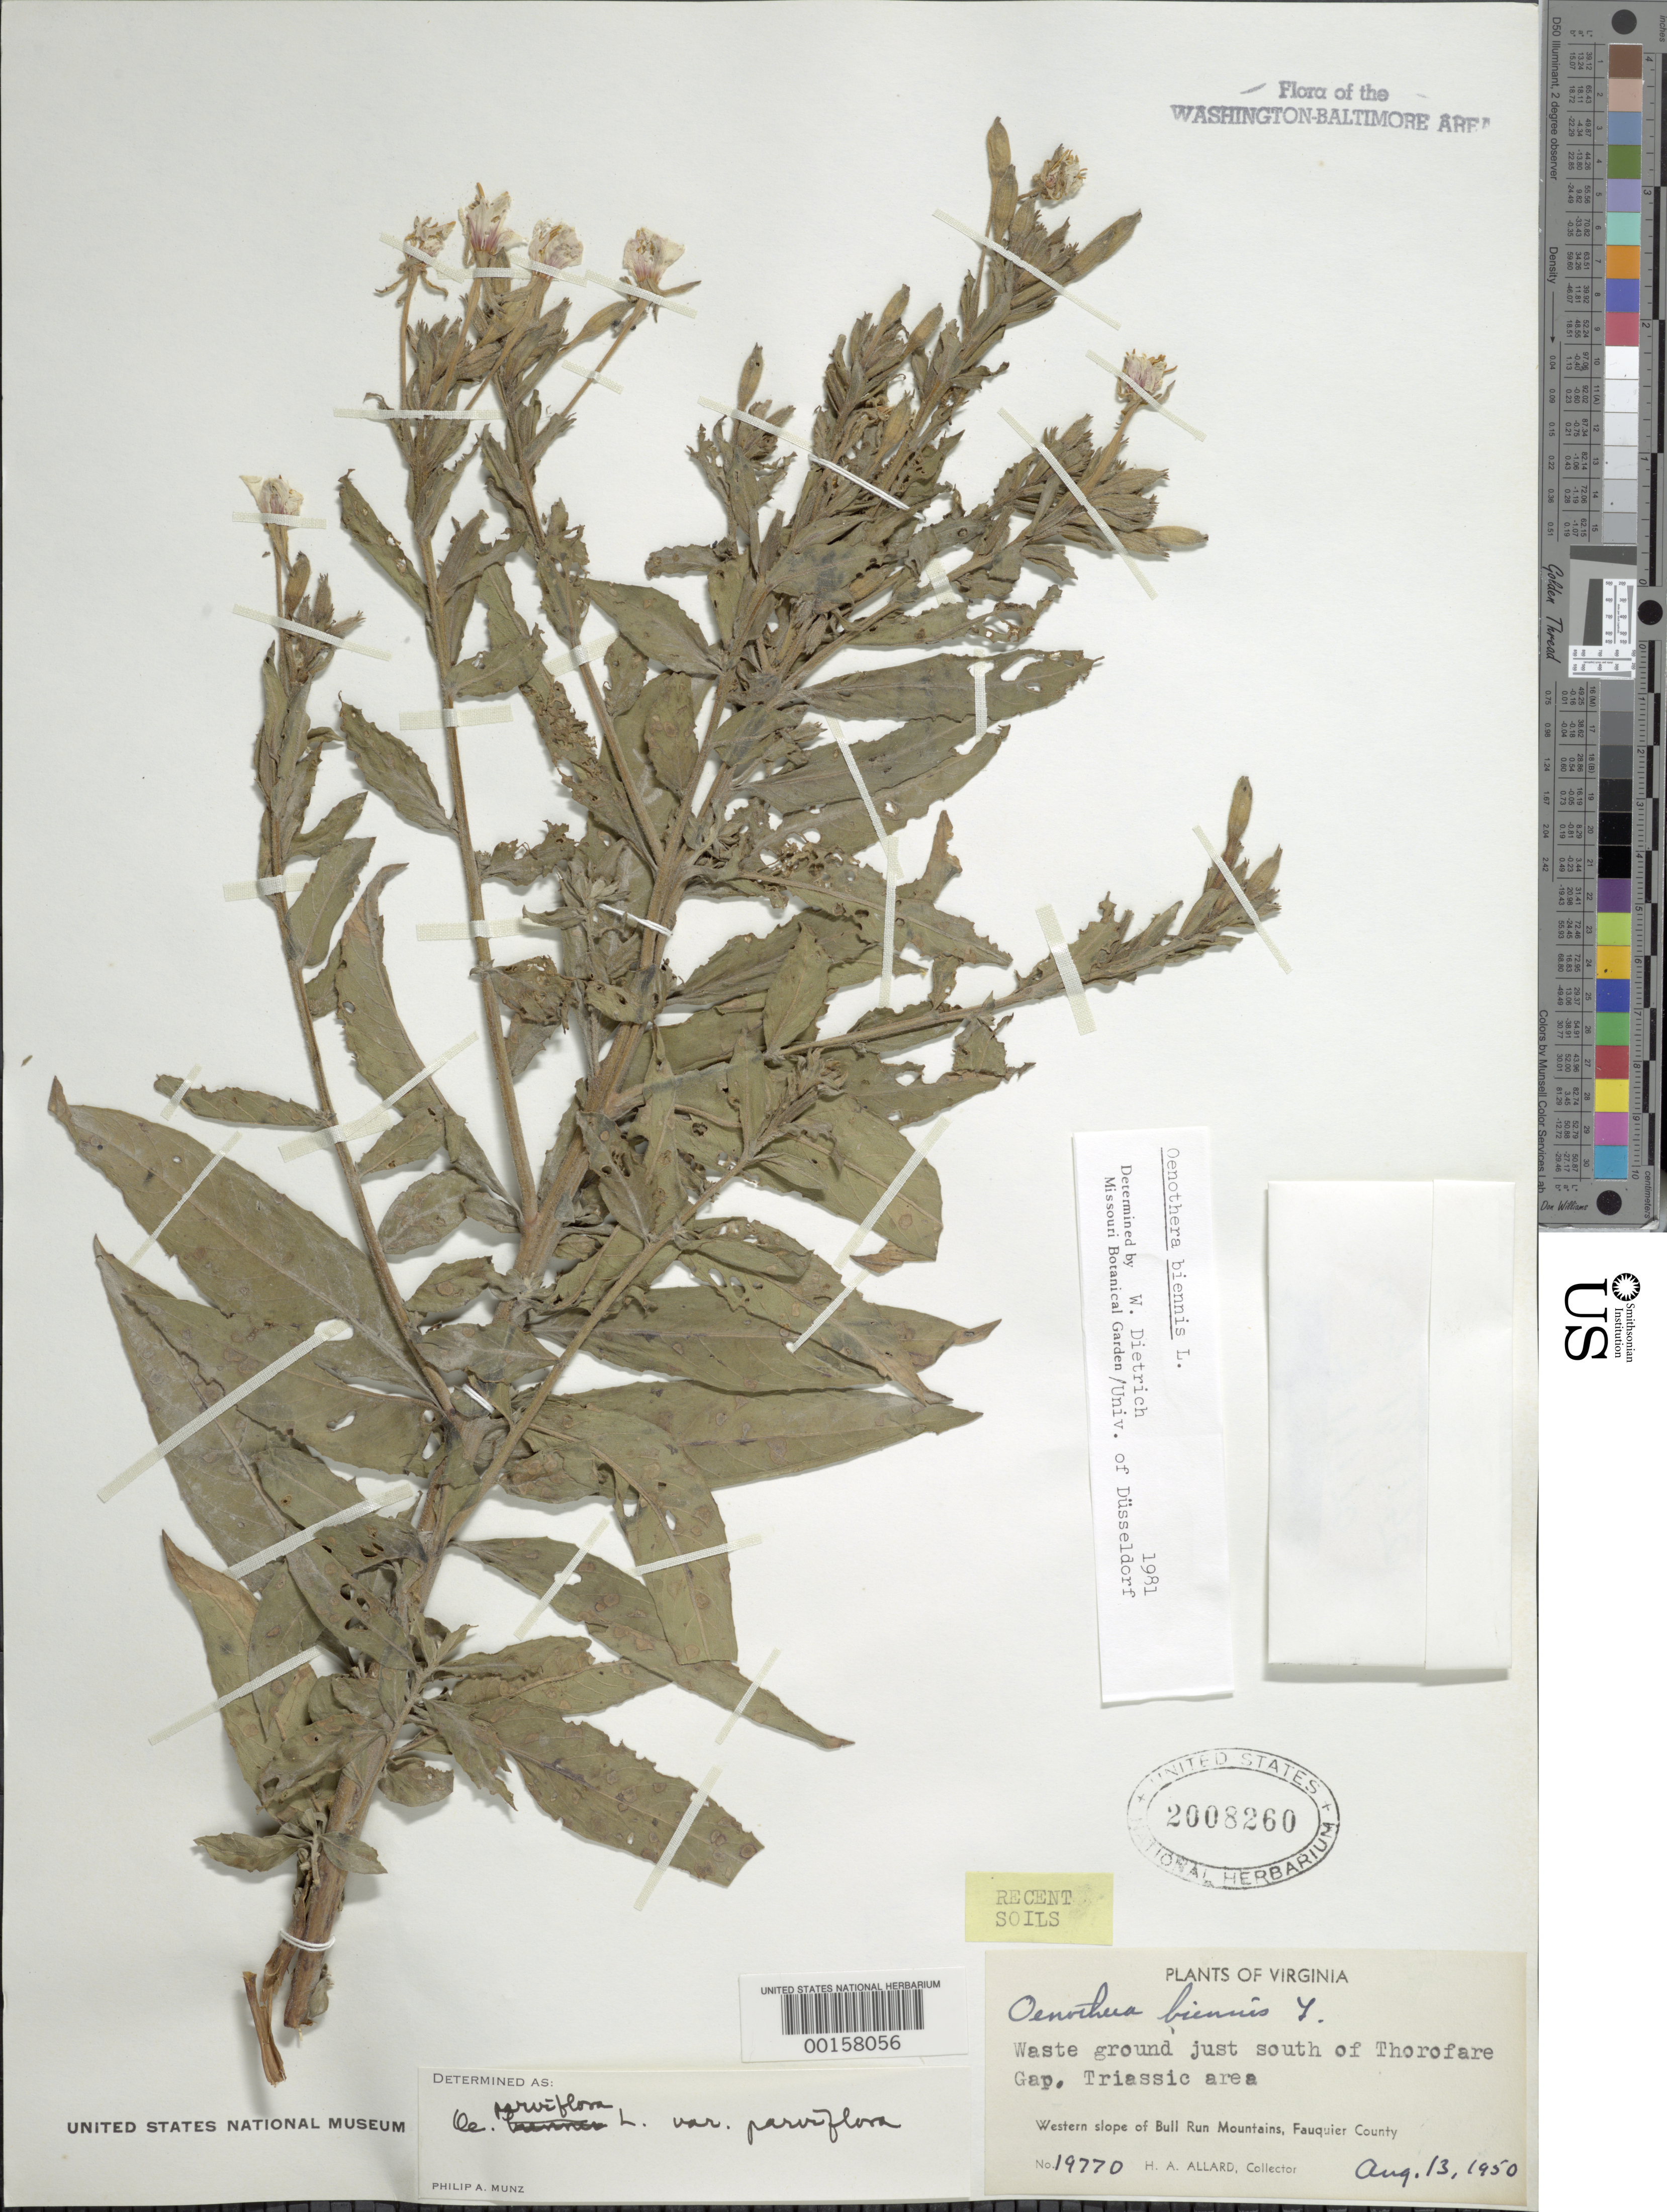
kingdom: Plantae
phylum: Tracheophyta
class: Magnoliopsida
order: Myrtales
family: Onagraceae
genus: Oenothera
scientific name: Oenothera biennis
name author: L.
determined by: Dietrich, W.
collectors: H. A. Allard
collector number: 19770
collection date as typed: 13 Aug 1950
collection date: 1950-08-13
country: United States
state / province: Virginia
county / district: Fauquier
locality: S of Thorofare Gap, Triassic area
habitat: Waste ground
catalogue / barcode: US 2008260